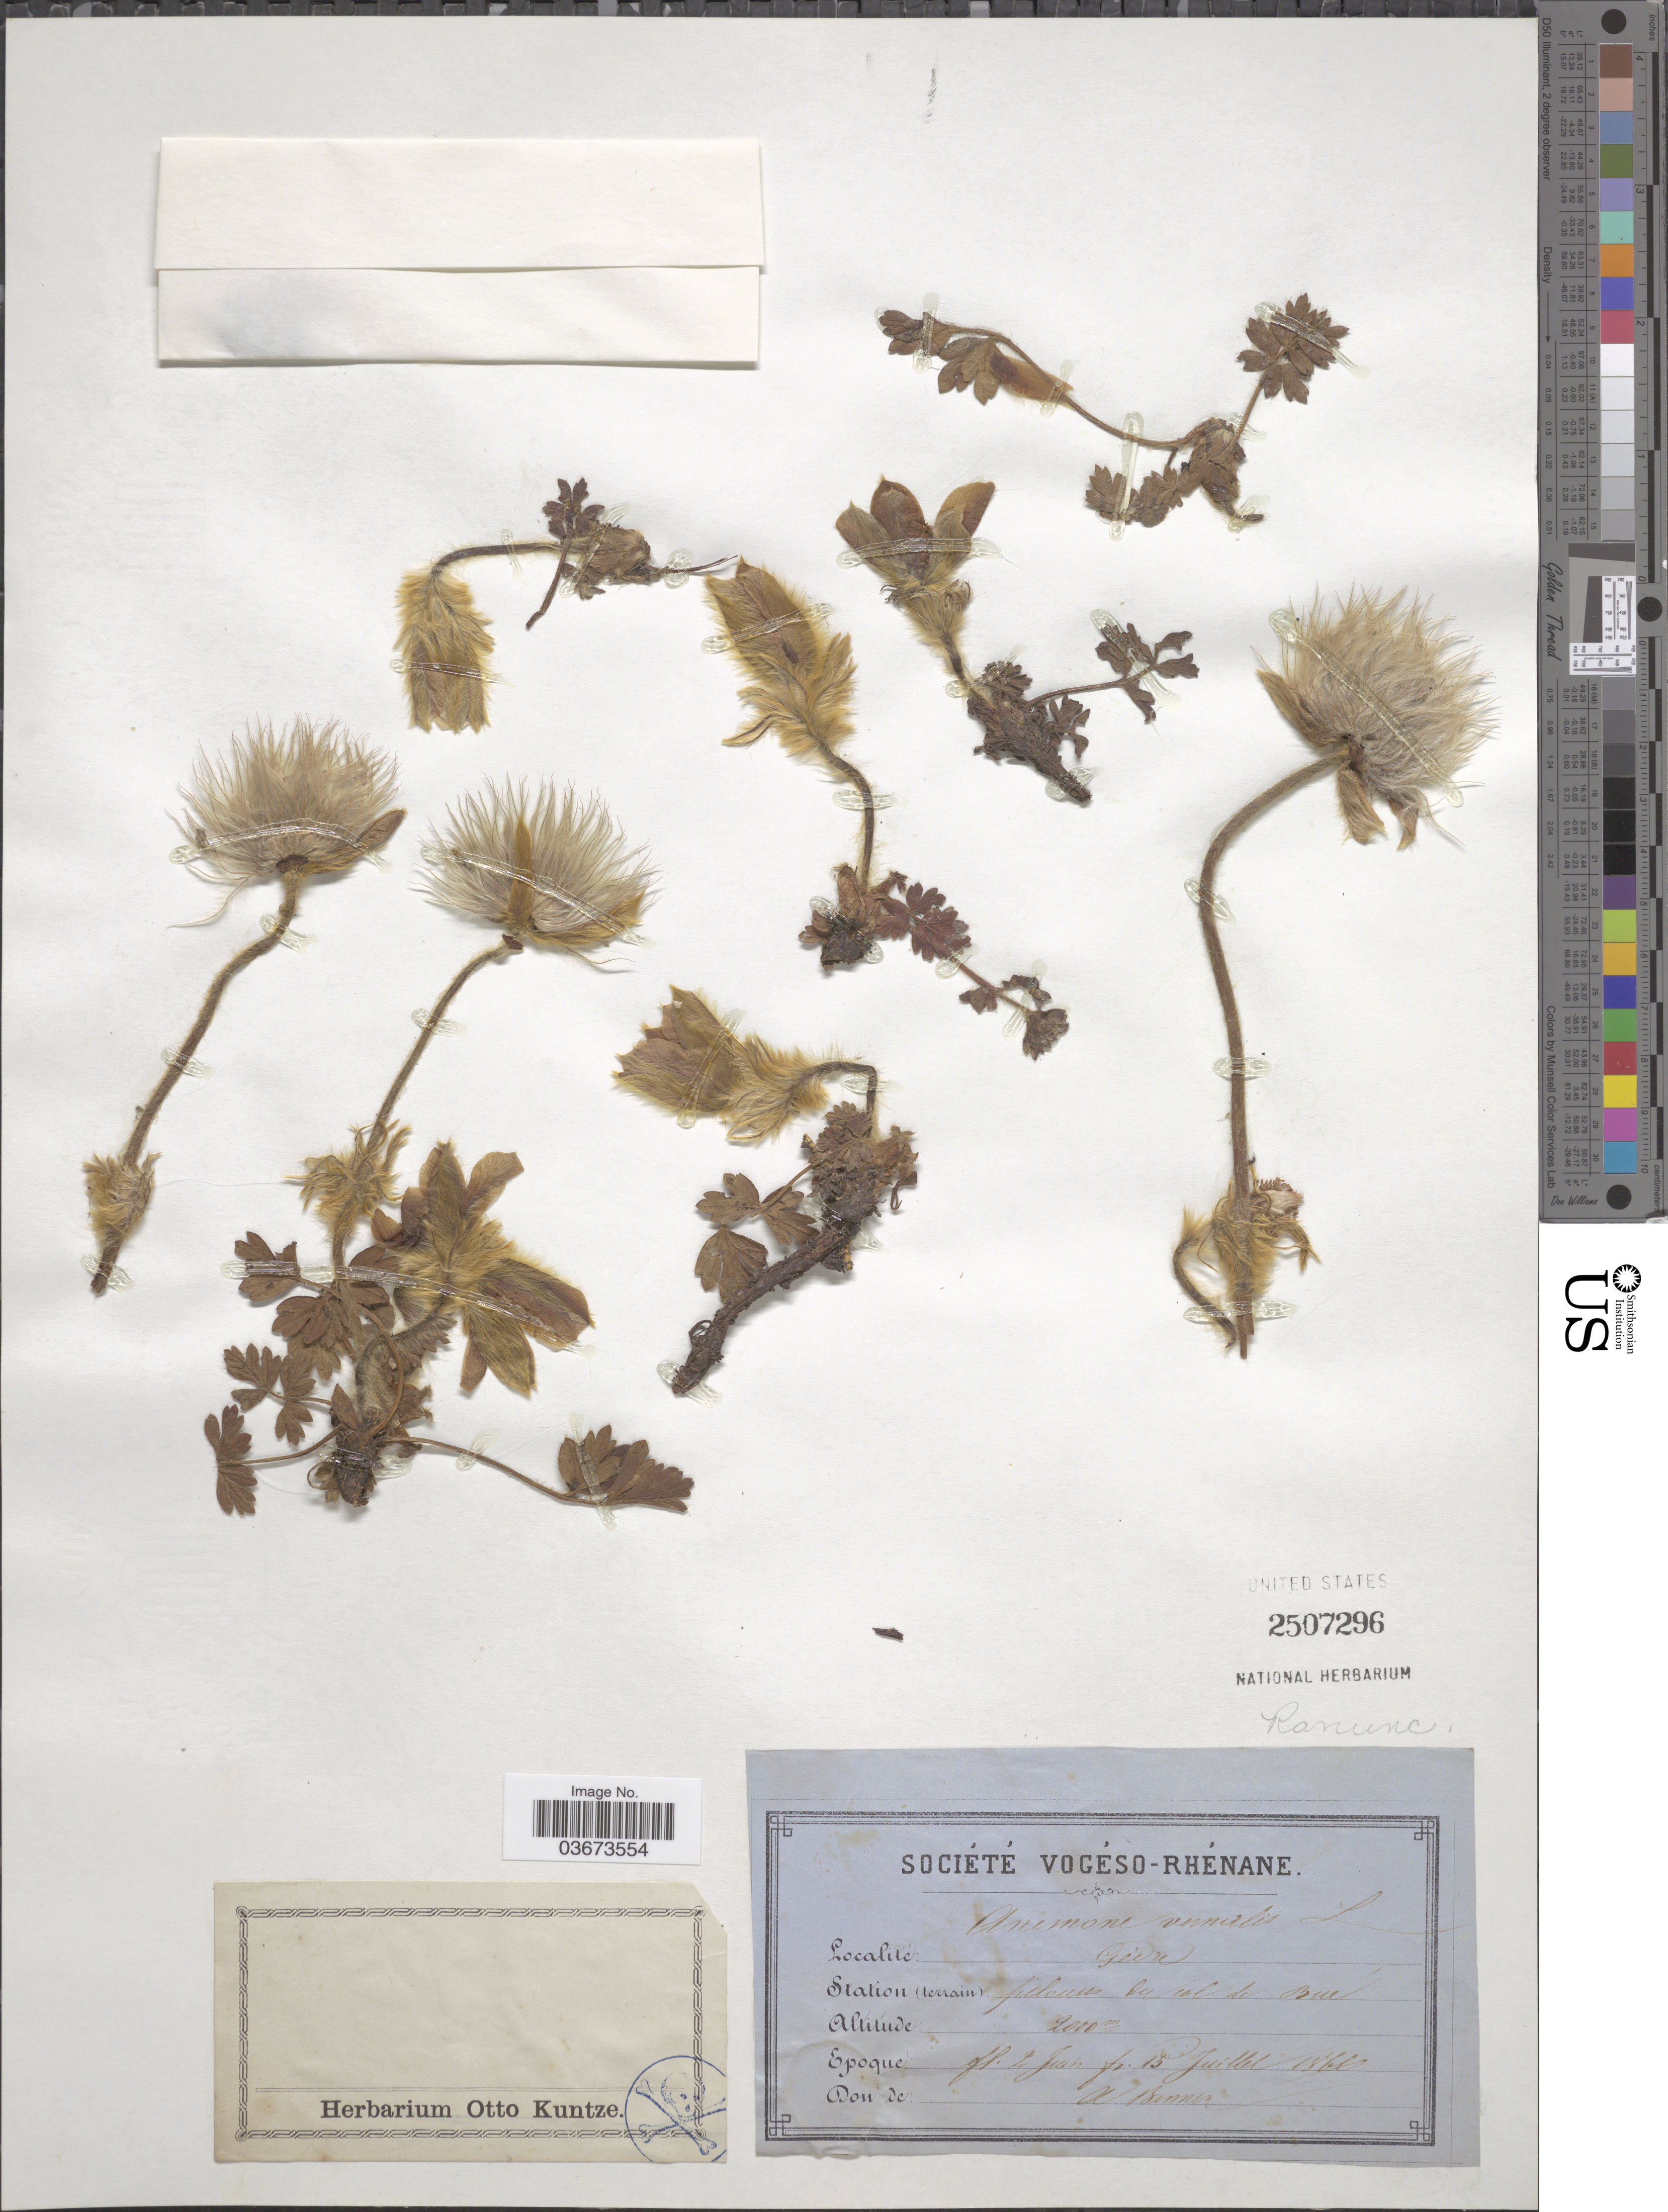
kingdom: Plantae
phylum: Tracheophyta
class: Magnoliopsida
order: Ranunculales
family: Ranunculaceae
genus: Anemone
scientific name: Anemone vernalis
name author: L.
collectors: A. Benner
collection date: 1861-06-02/1861-07-15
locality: Station (terrain): pelouse du col de Bue [interpreted].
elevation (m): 2000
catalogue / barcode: US 2507296